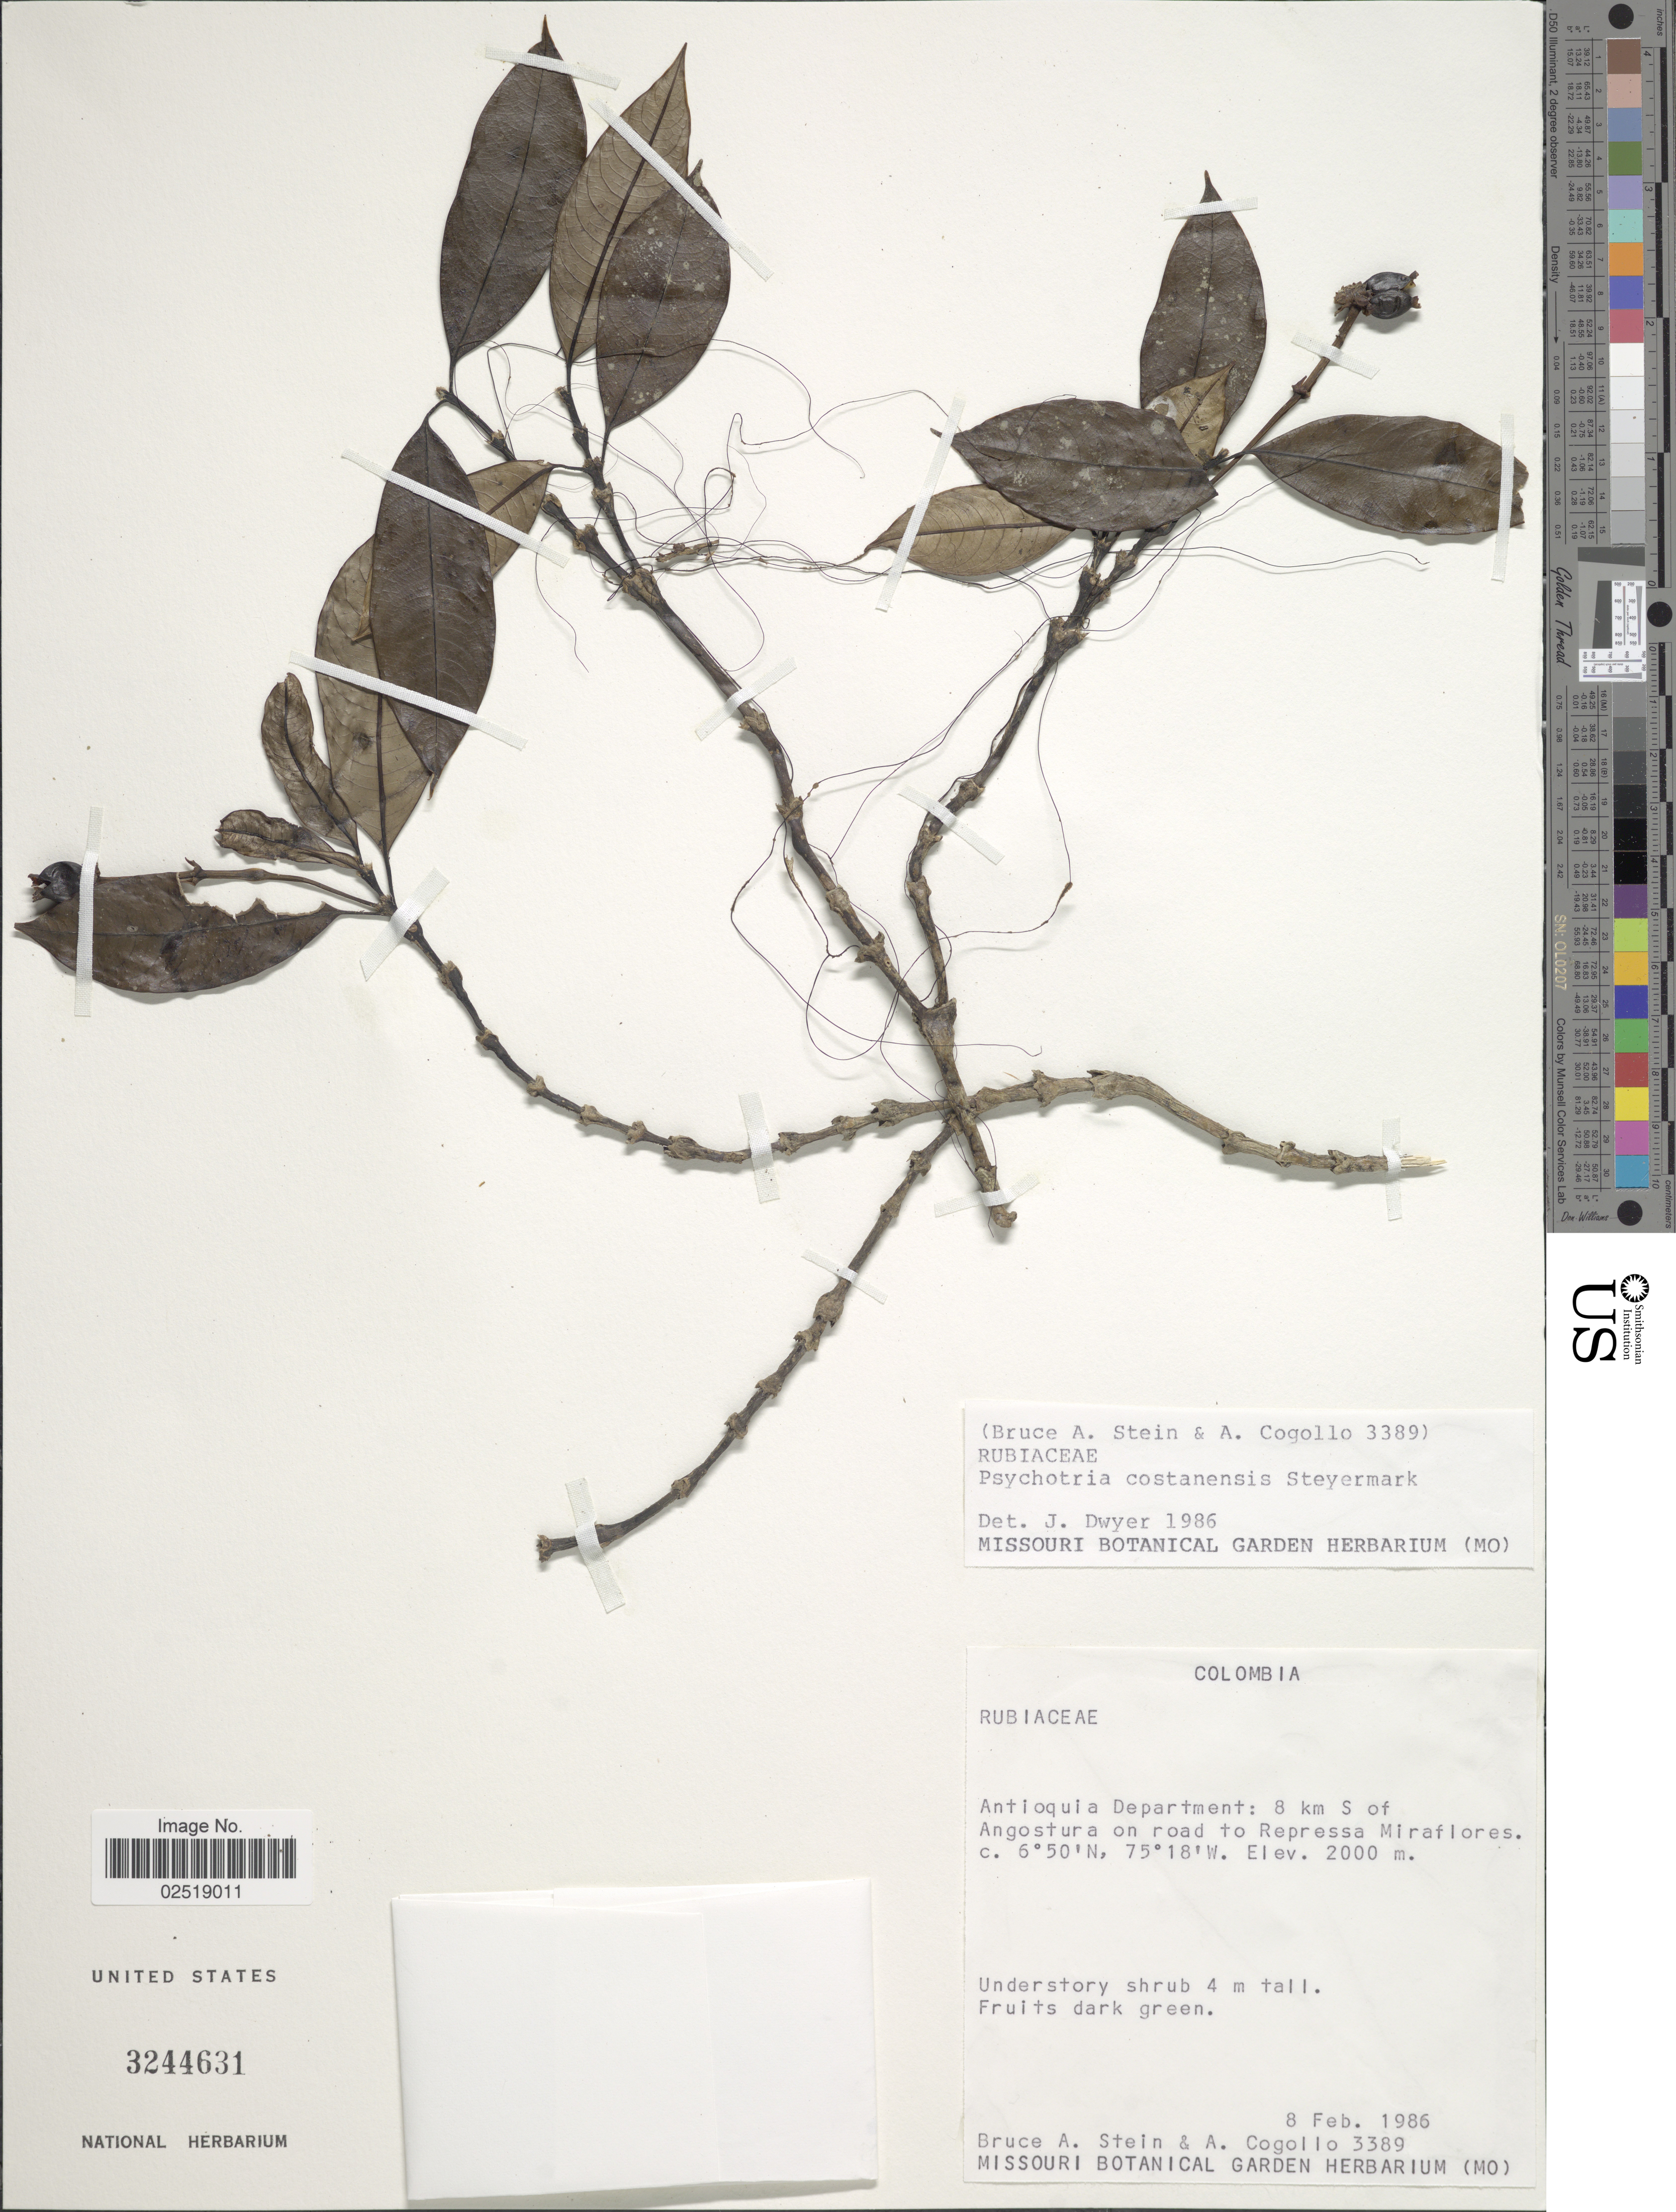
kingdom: Plantae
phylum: Tracheophyta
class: Magnoliopsida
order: Gentianales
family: Rubiaceae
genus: Psychotria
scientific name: Psychotria costanensis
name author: Steyerm.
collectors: B. A. Stein & A. Cogollo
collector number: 3389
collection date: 1986-02-08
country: Colombia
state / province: Antioquia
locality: Antioquia Department: 8 km S of Angostura on road to Repressa Miraflores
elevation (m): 2000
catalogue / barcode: US 3244631